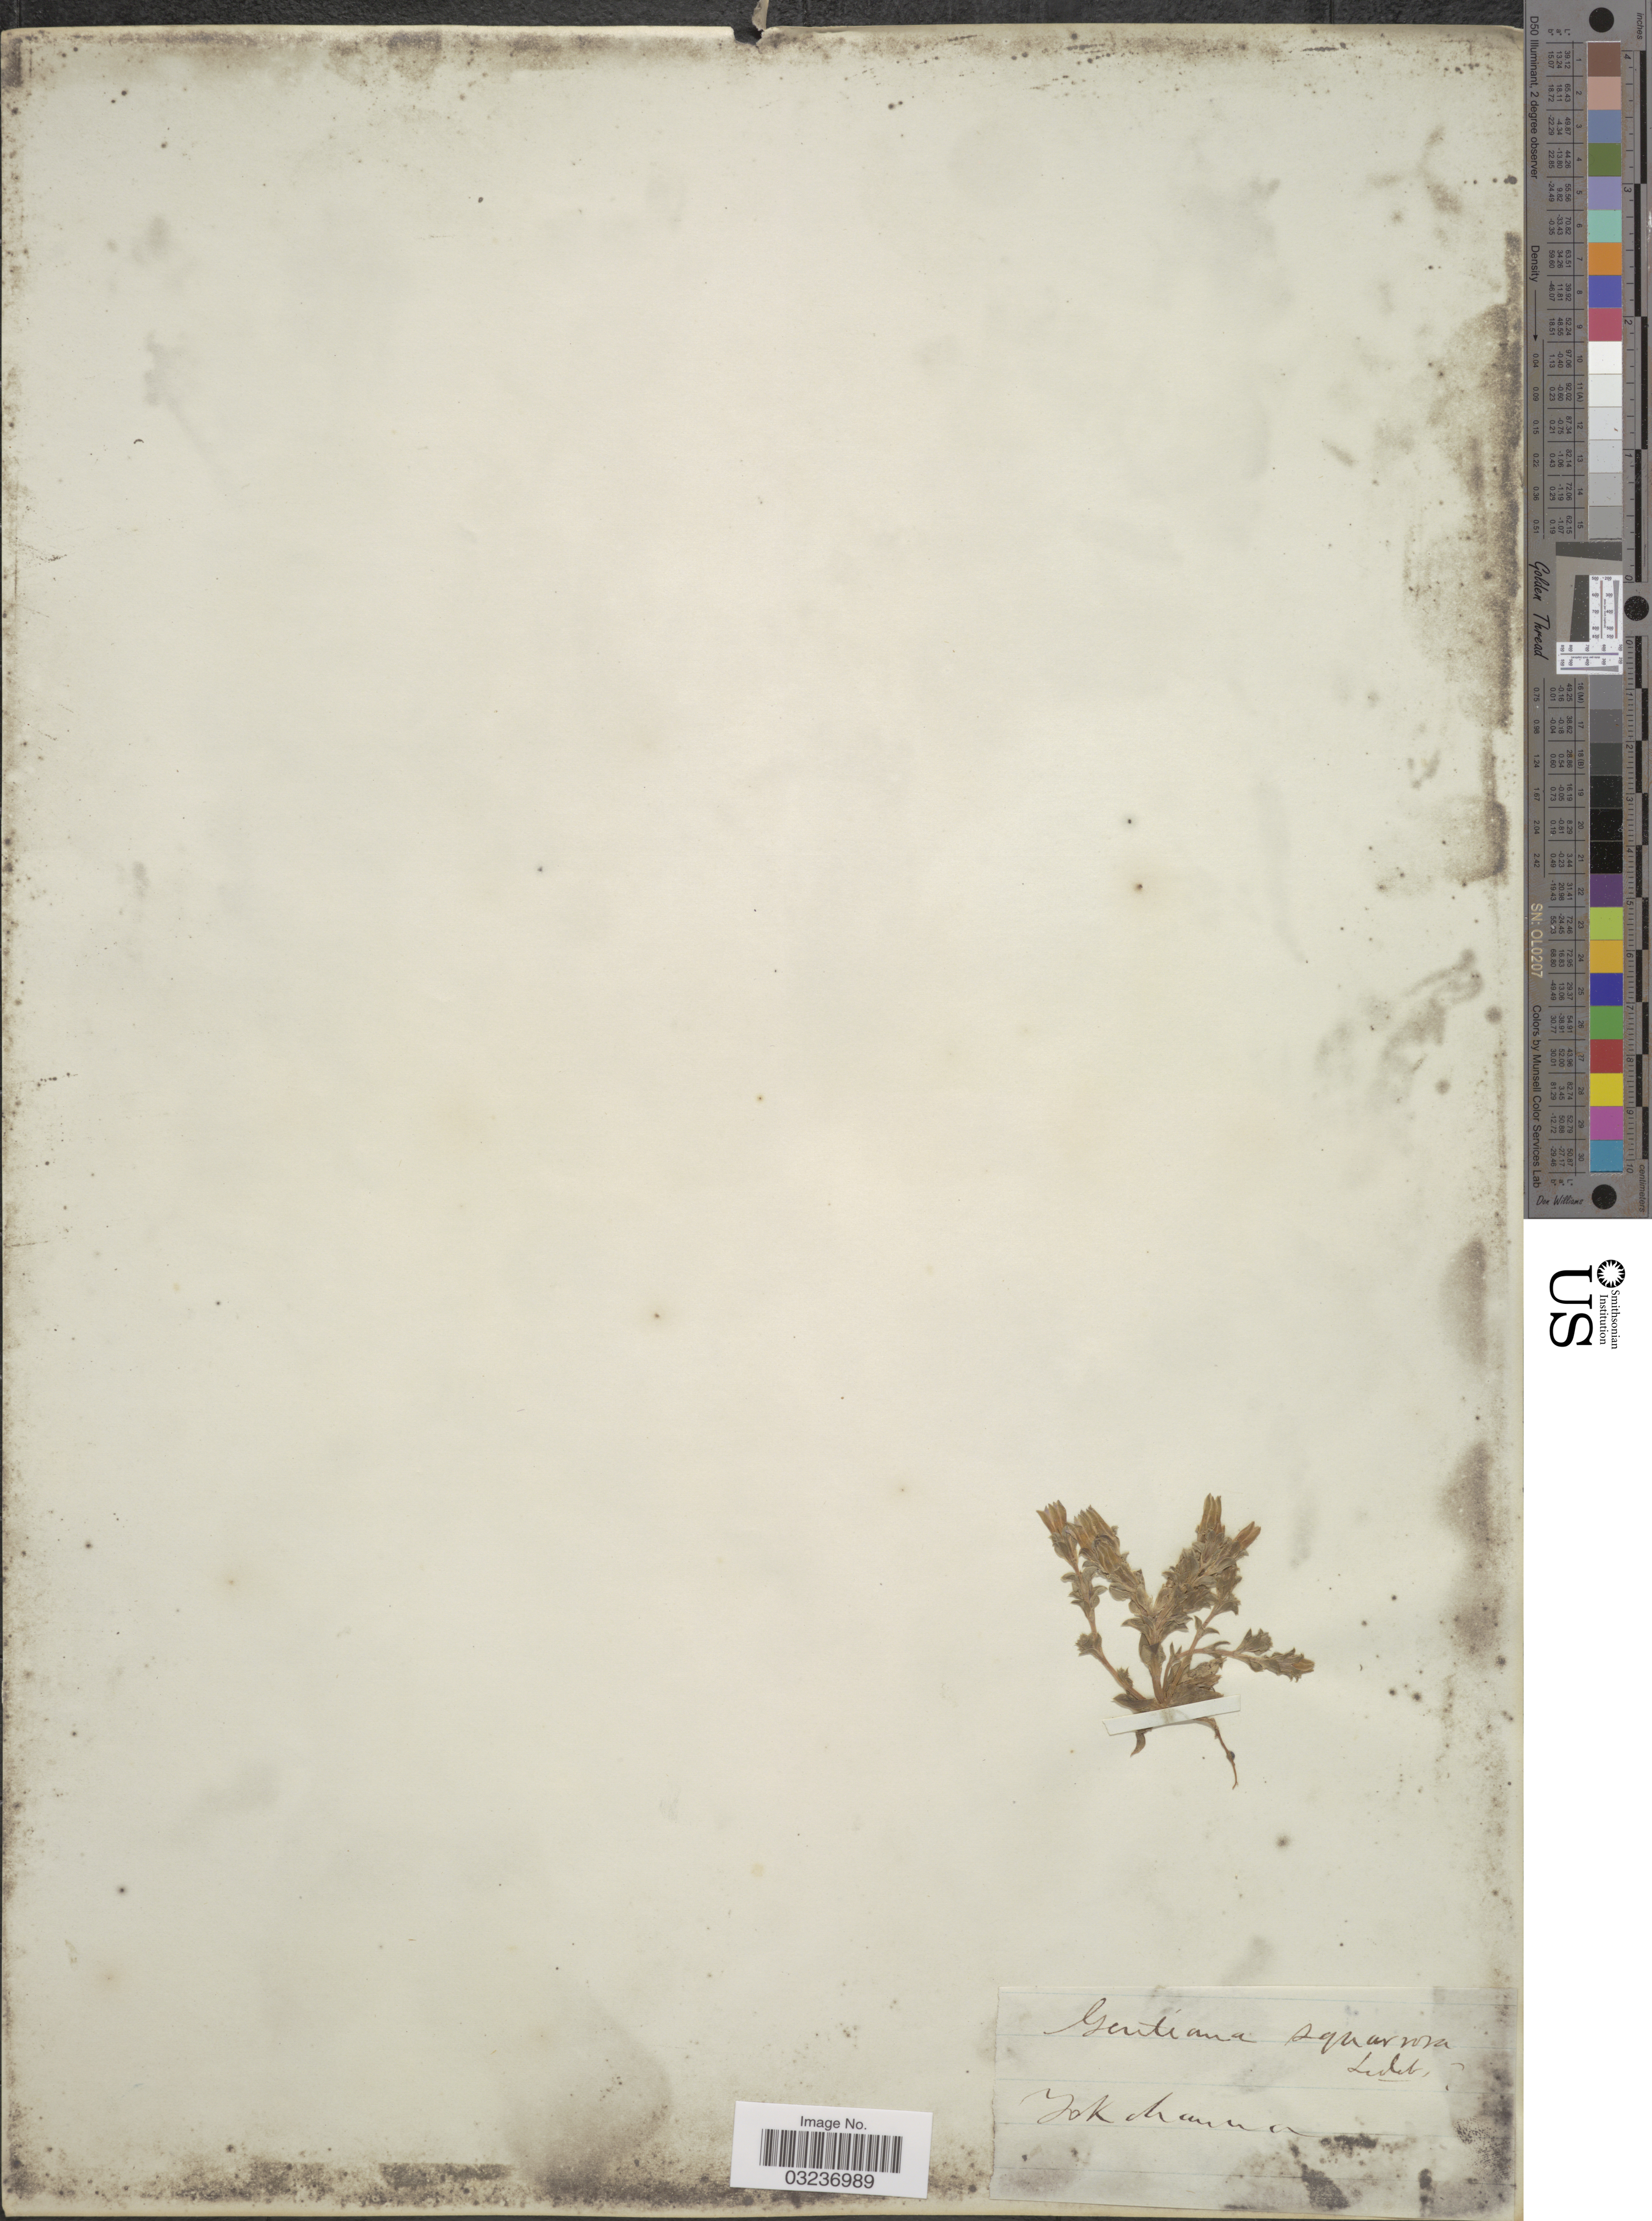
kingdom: Plantae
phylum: Tracheophyta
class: Magnoliopsida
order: Gentianales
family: Gentianaceae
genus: Gentiana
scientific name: Gentiana squarrosa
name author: Ledeb.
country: Japan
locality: Yokohama.